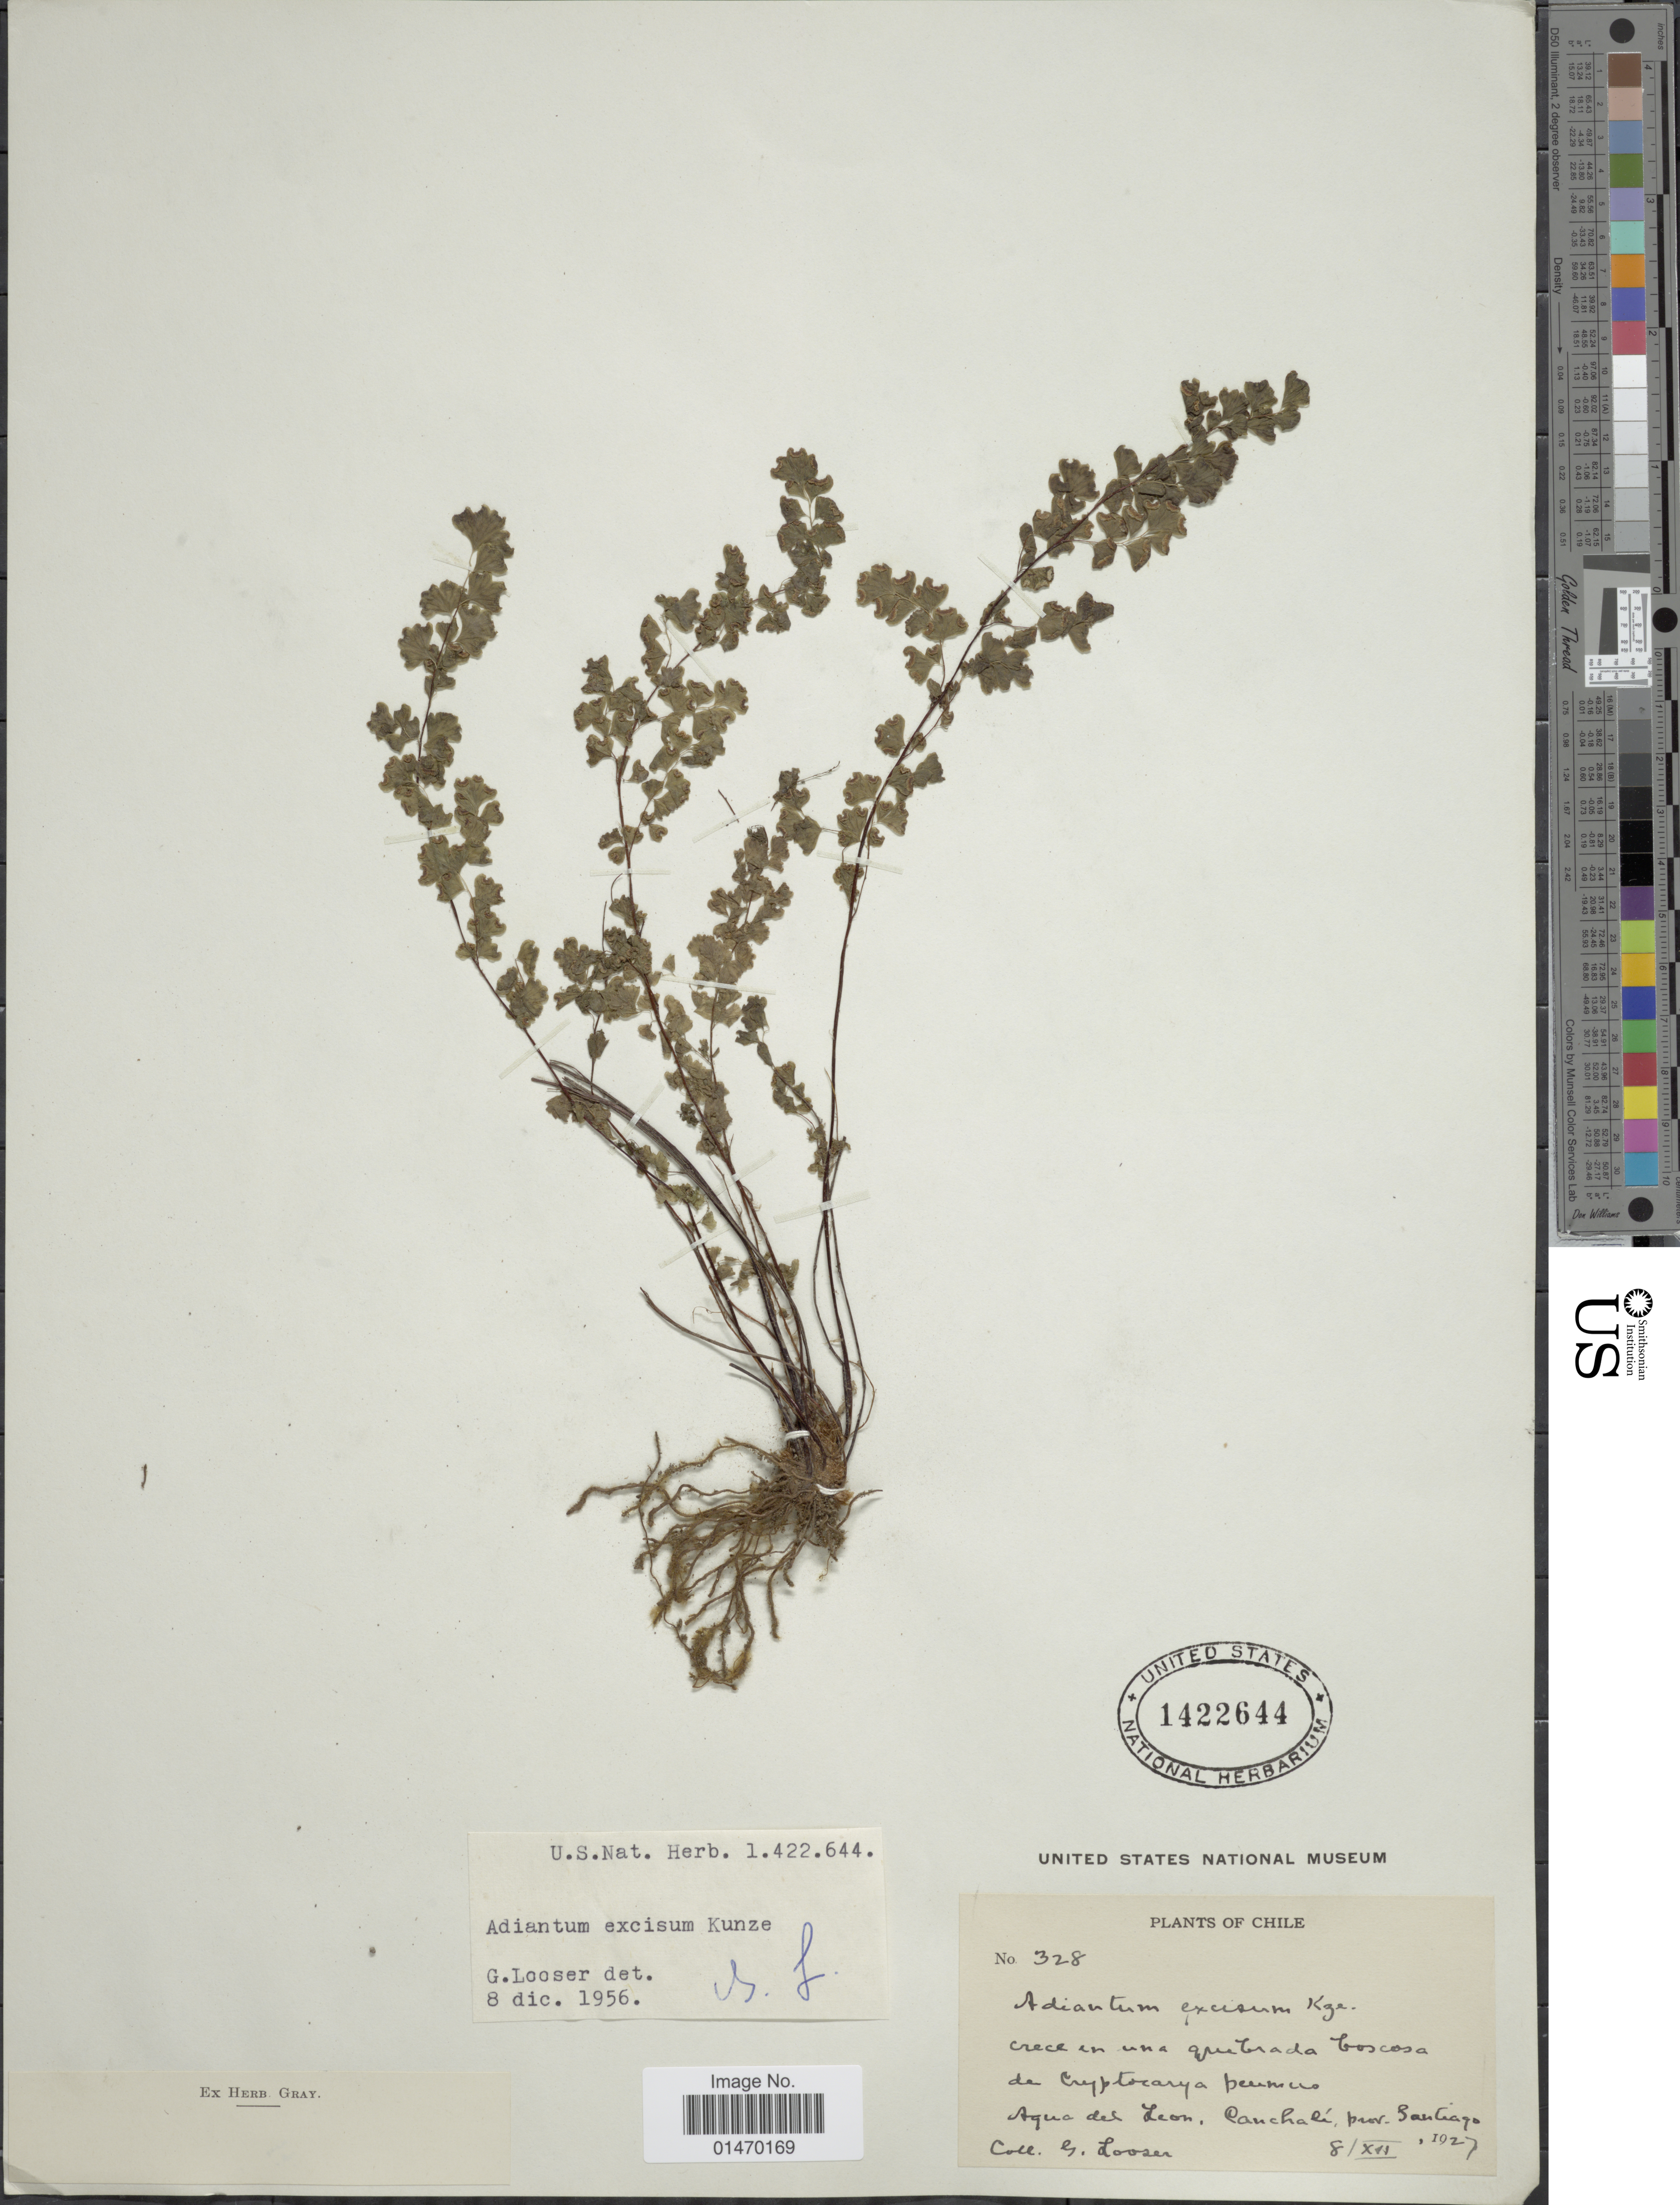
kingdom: Plantae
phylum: Tracheophyta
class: Polypodiopsida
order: Polypodiales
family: Pteridaceae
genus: Adiantum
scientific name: Adiantum excisum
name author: Kunze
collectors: G. Looser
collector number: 328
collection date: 1927-12-08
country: Chile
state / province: Región Metropolitana (RM)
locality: Aqua des Leon, Ranchali, Prov. Santiago.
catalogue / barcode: US 1422644